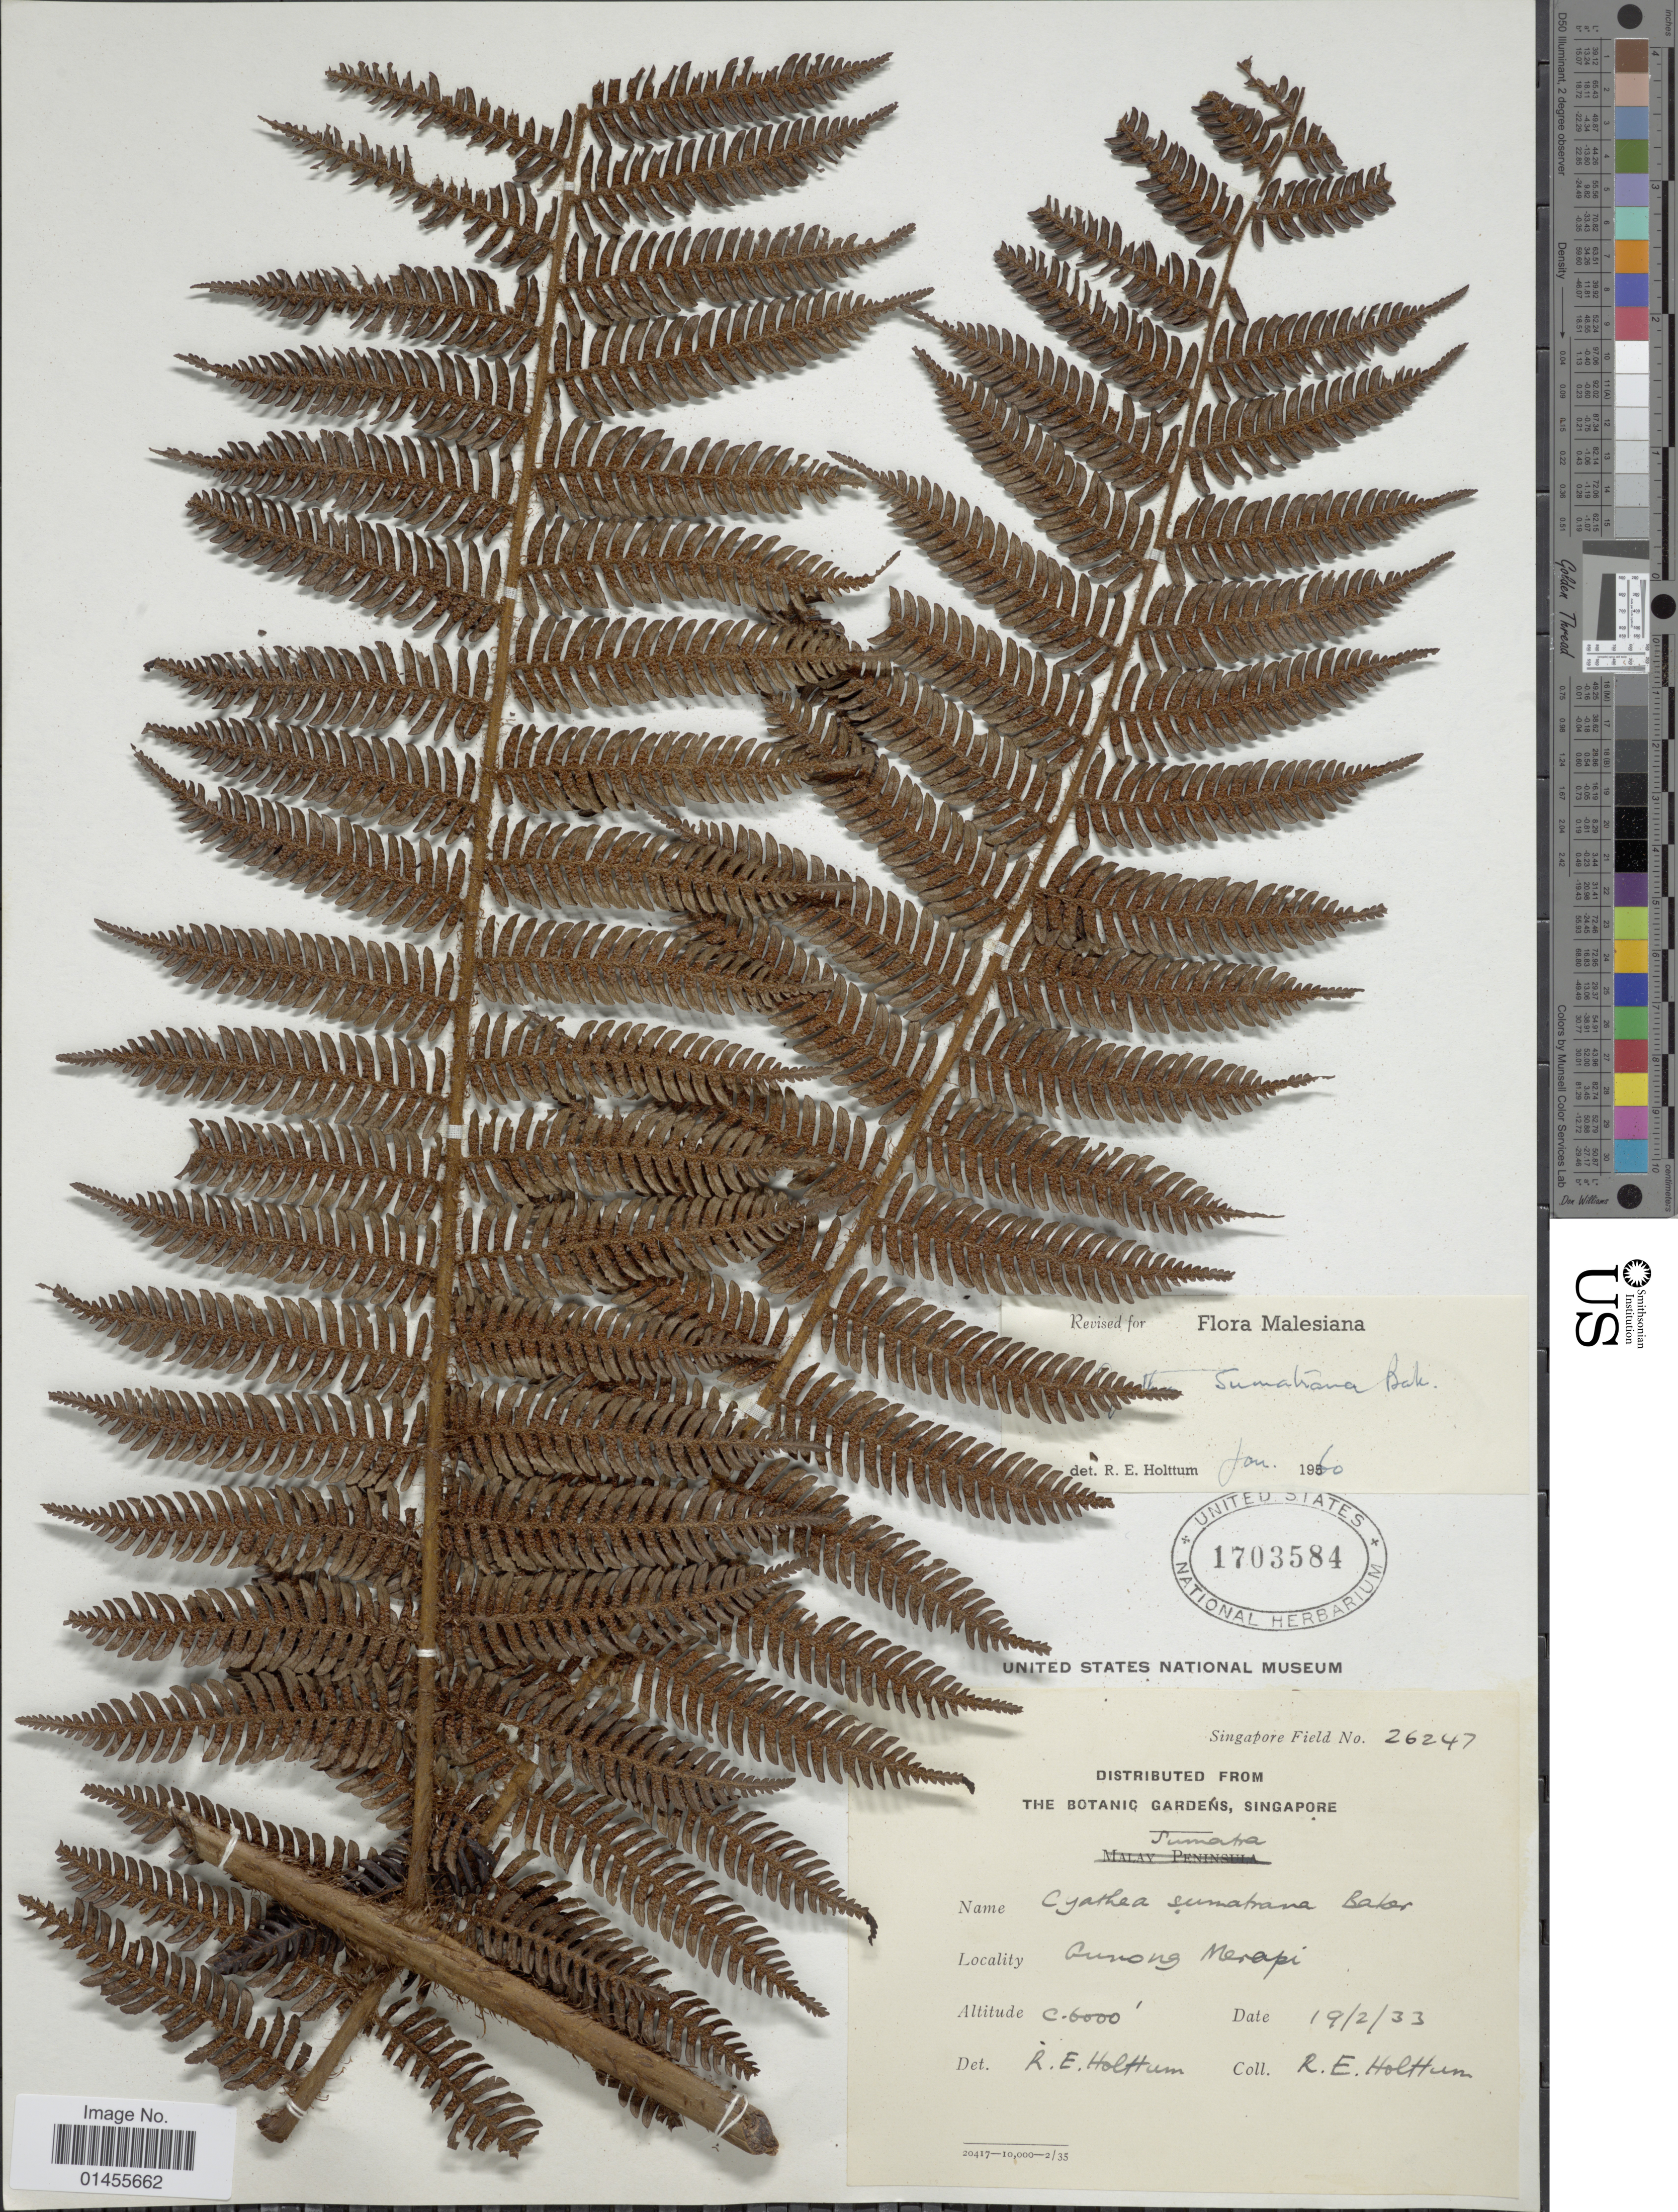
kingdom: Plantae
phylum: Tracheophyta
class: Polypodiopsida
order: Cyatheales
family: Cyatheaceae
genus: Alsophila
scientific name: Alsophila sumatrana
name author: (Baker) R.M. Tryon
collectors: R. E. Holttum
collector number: Singapore Field 26247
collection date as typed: Transcribed d/m/y: 19/2/33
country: Indonesia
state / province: Sumatra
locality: Gunong Merapi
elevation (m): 1829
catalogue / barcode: US 1703584